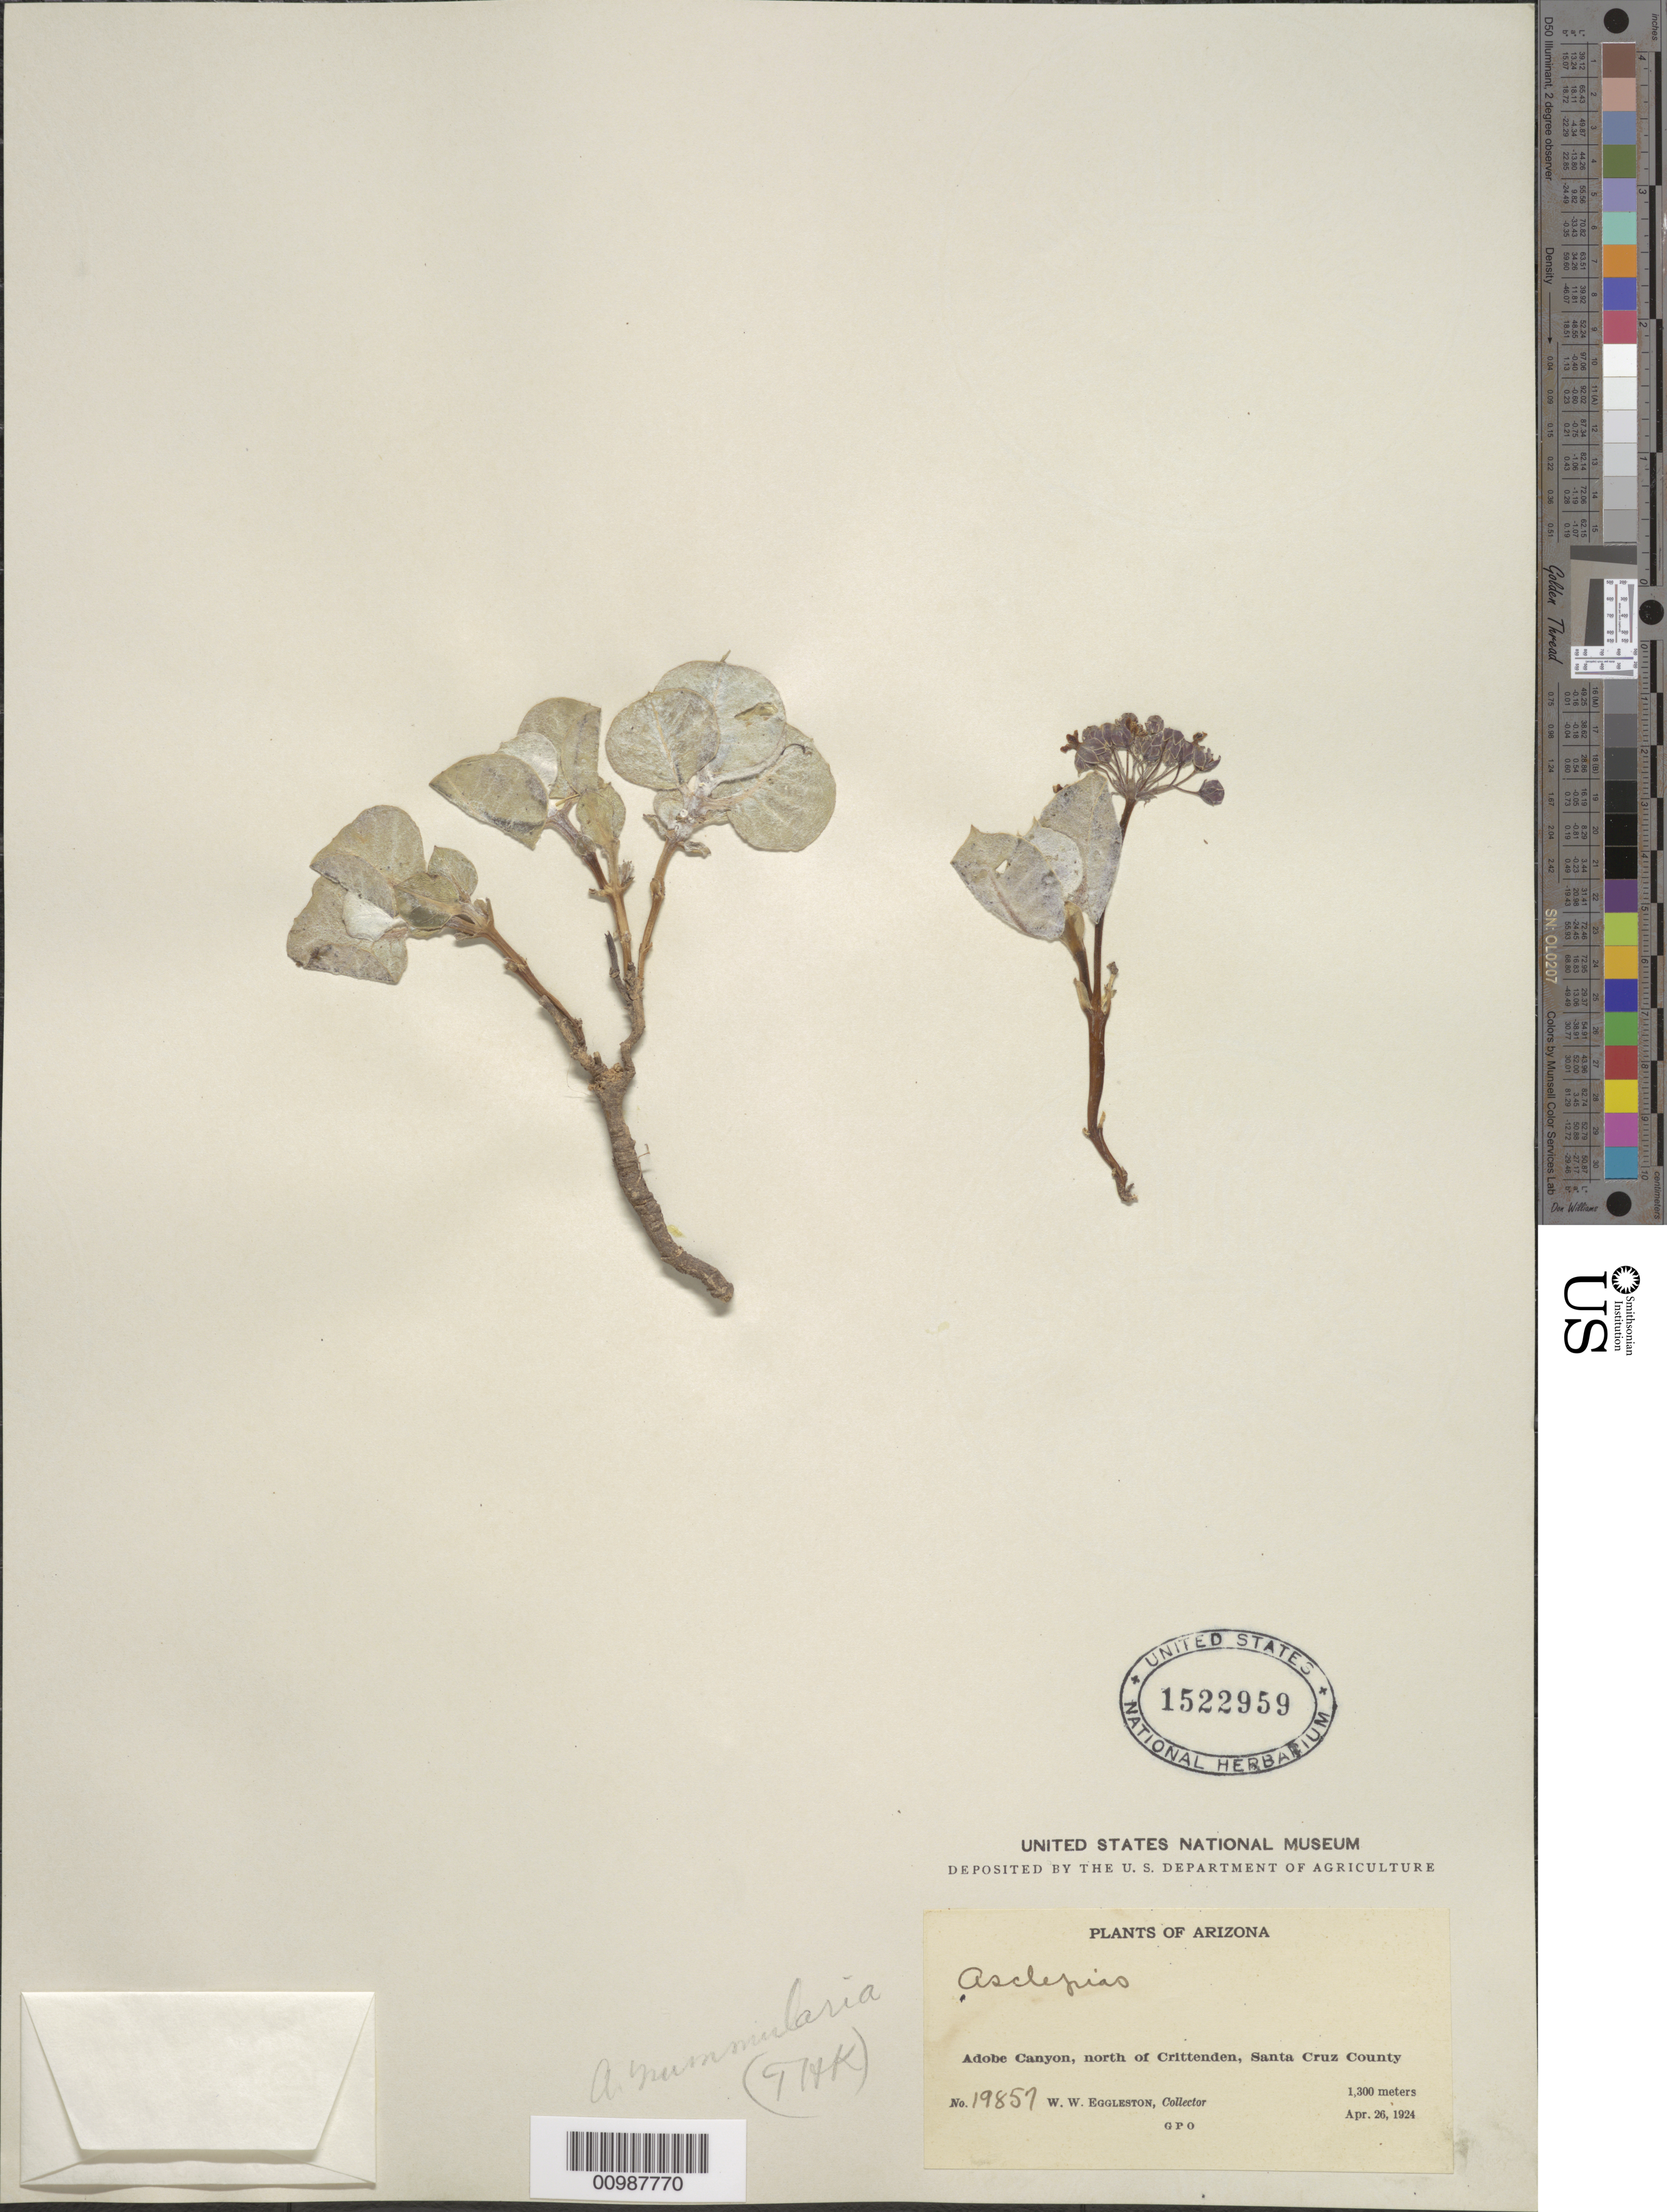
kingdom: Plantae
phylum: Tracheophyta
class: Magnoliopsida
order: Gentianales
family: Apocynaceae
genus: Asclepias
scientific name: Asclepias nummularia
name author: Torr.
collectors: W. W. Eggleston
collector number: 19857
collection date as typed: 26 Apr 1924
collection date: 1924-04-26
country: United States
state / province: Arizona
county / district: Santa Cruz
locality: Adobe Canyon, N of Crittenden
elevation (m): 1300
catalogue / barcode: US 1522959